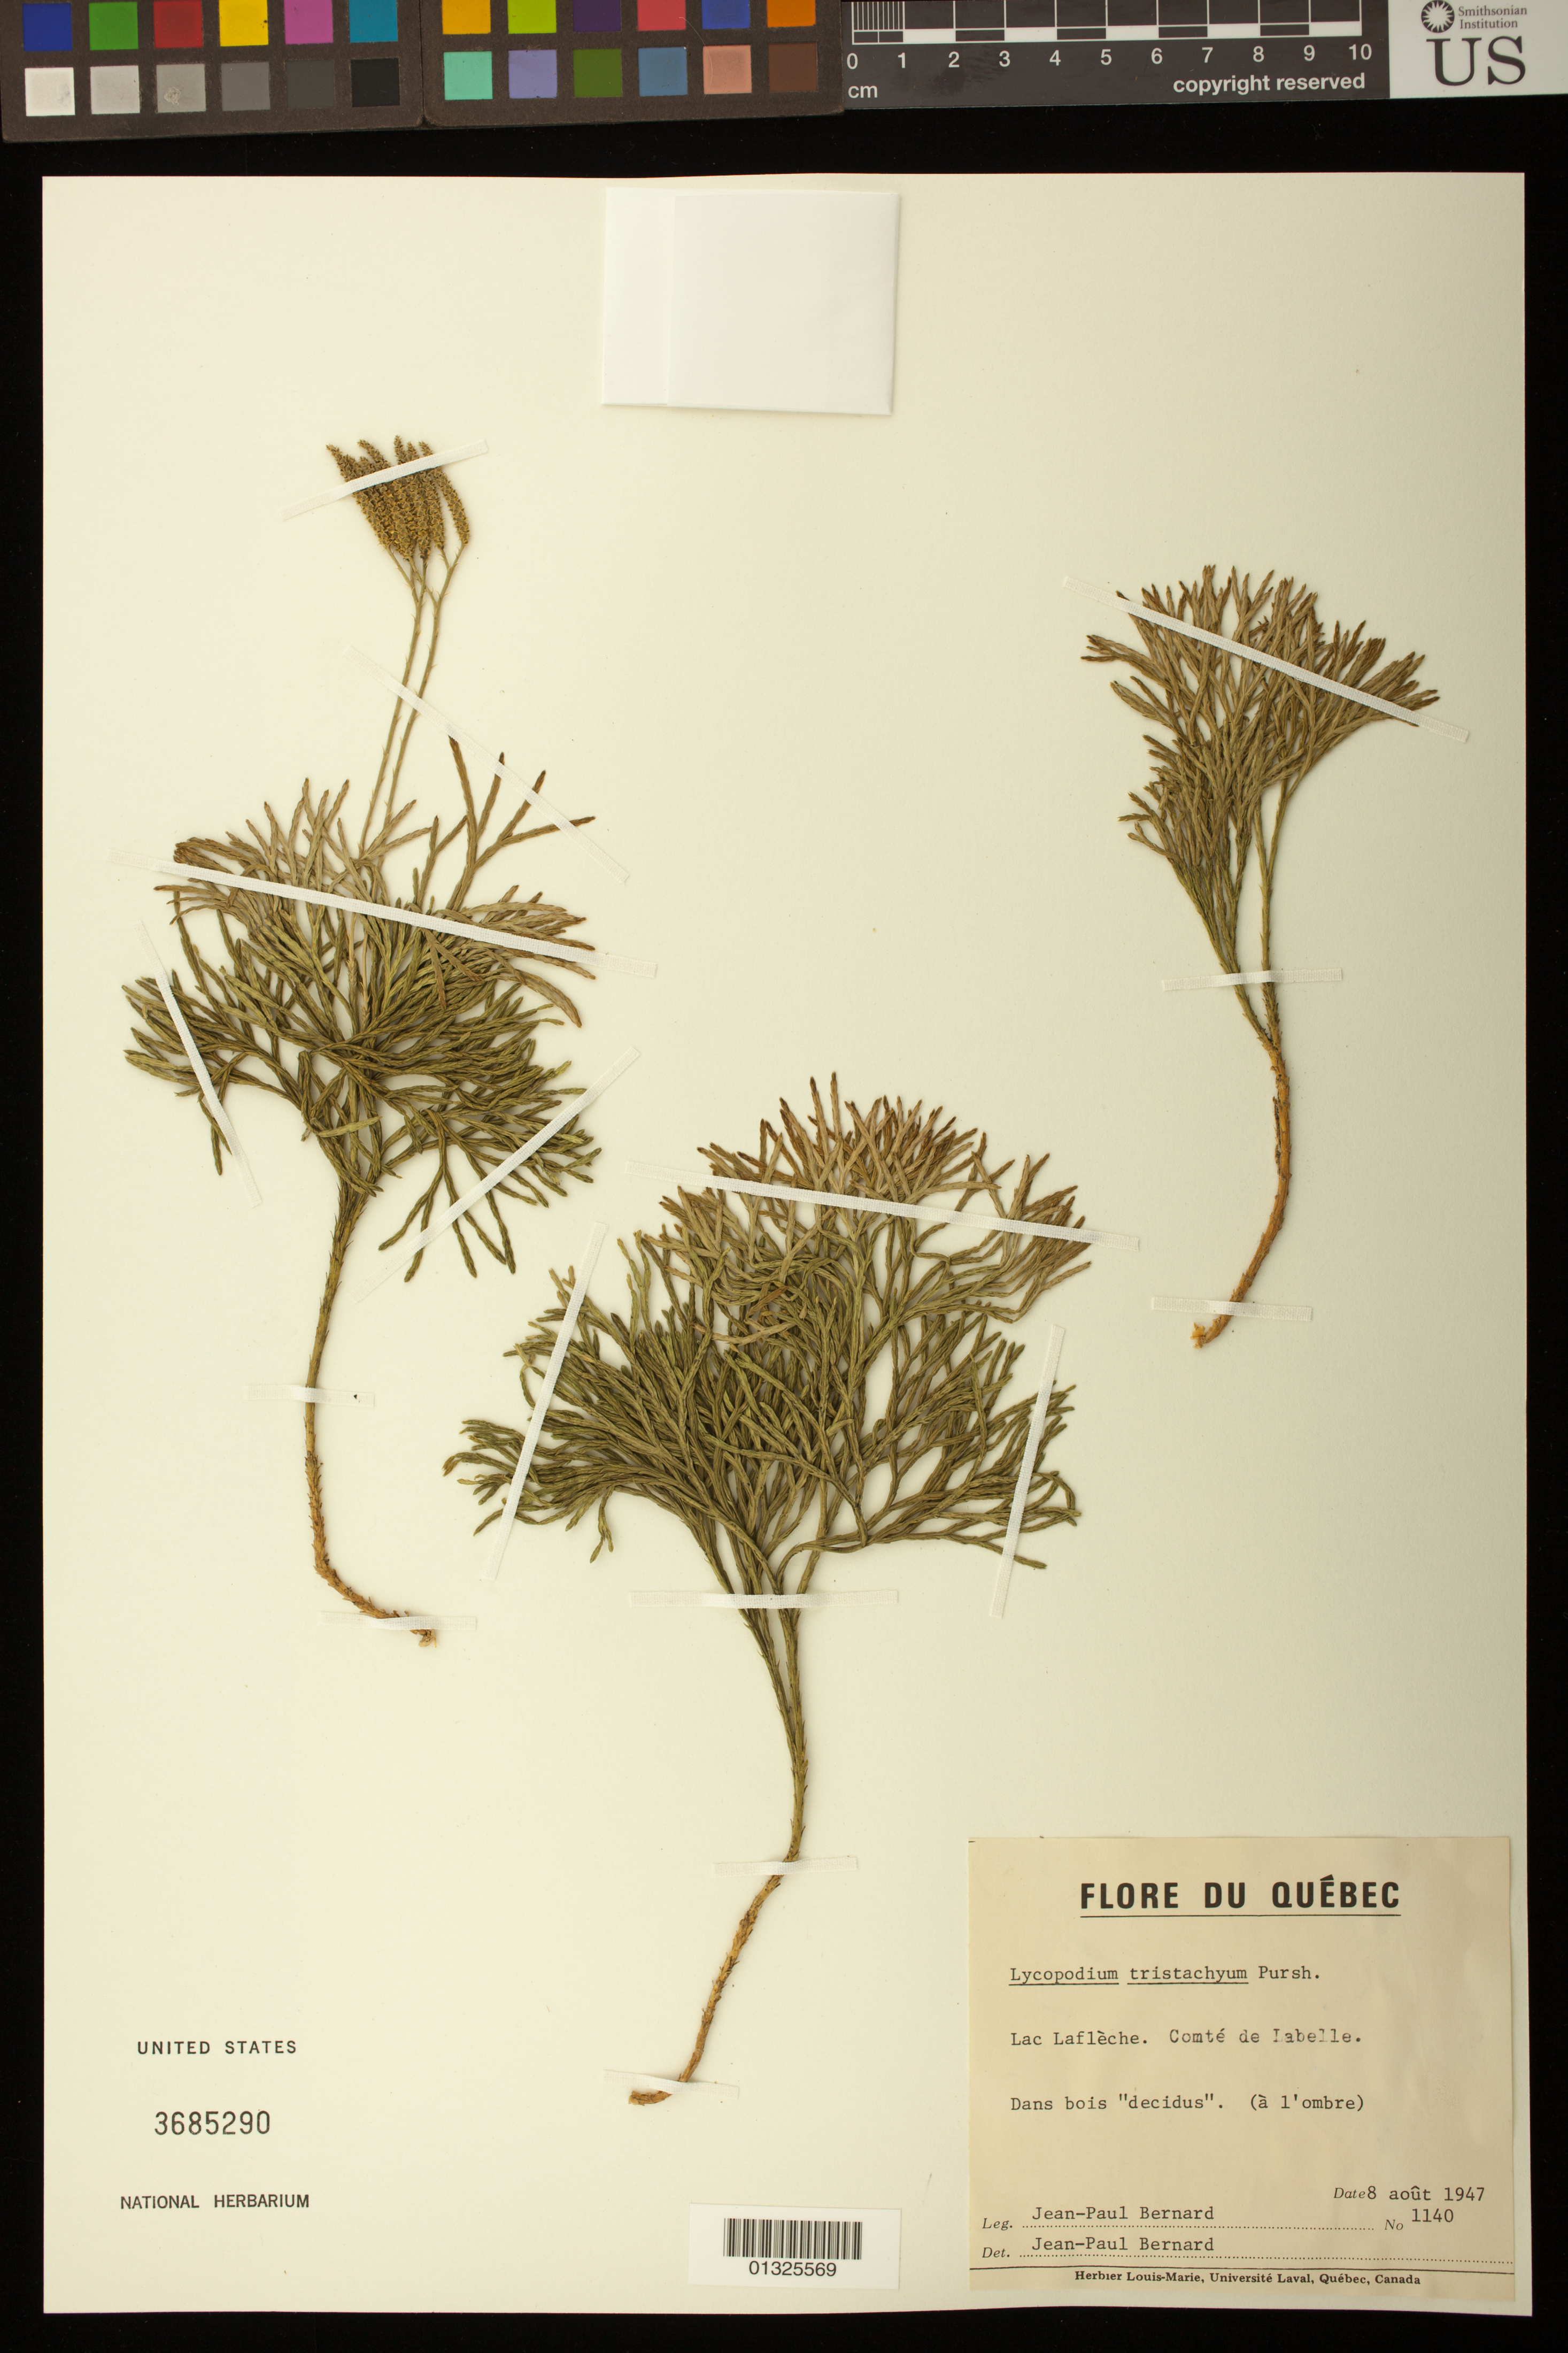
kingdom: Plantae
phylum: Tracheophyta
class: Lycopodiopsida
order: Lycopodiales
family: Lycopodiaceae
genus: Diphasiastrum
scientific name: Diphasiastrum tristachyum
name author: (Pursh) Holub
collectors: J.-P. Bernard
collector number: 1140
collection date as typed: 8 août 1947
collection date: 1947-08-08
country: Canada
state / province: Quebec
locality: Lac Laflèche, Comte de Labelle.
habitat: Dans bois "decidus" ( a l'ombre).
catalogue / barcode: US 3685290